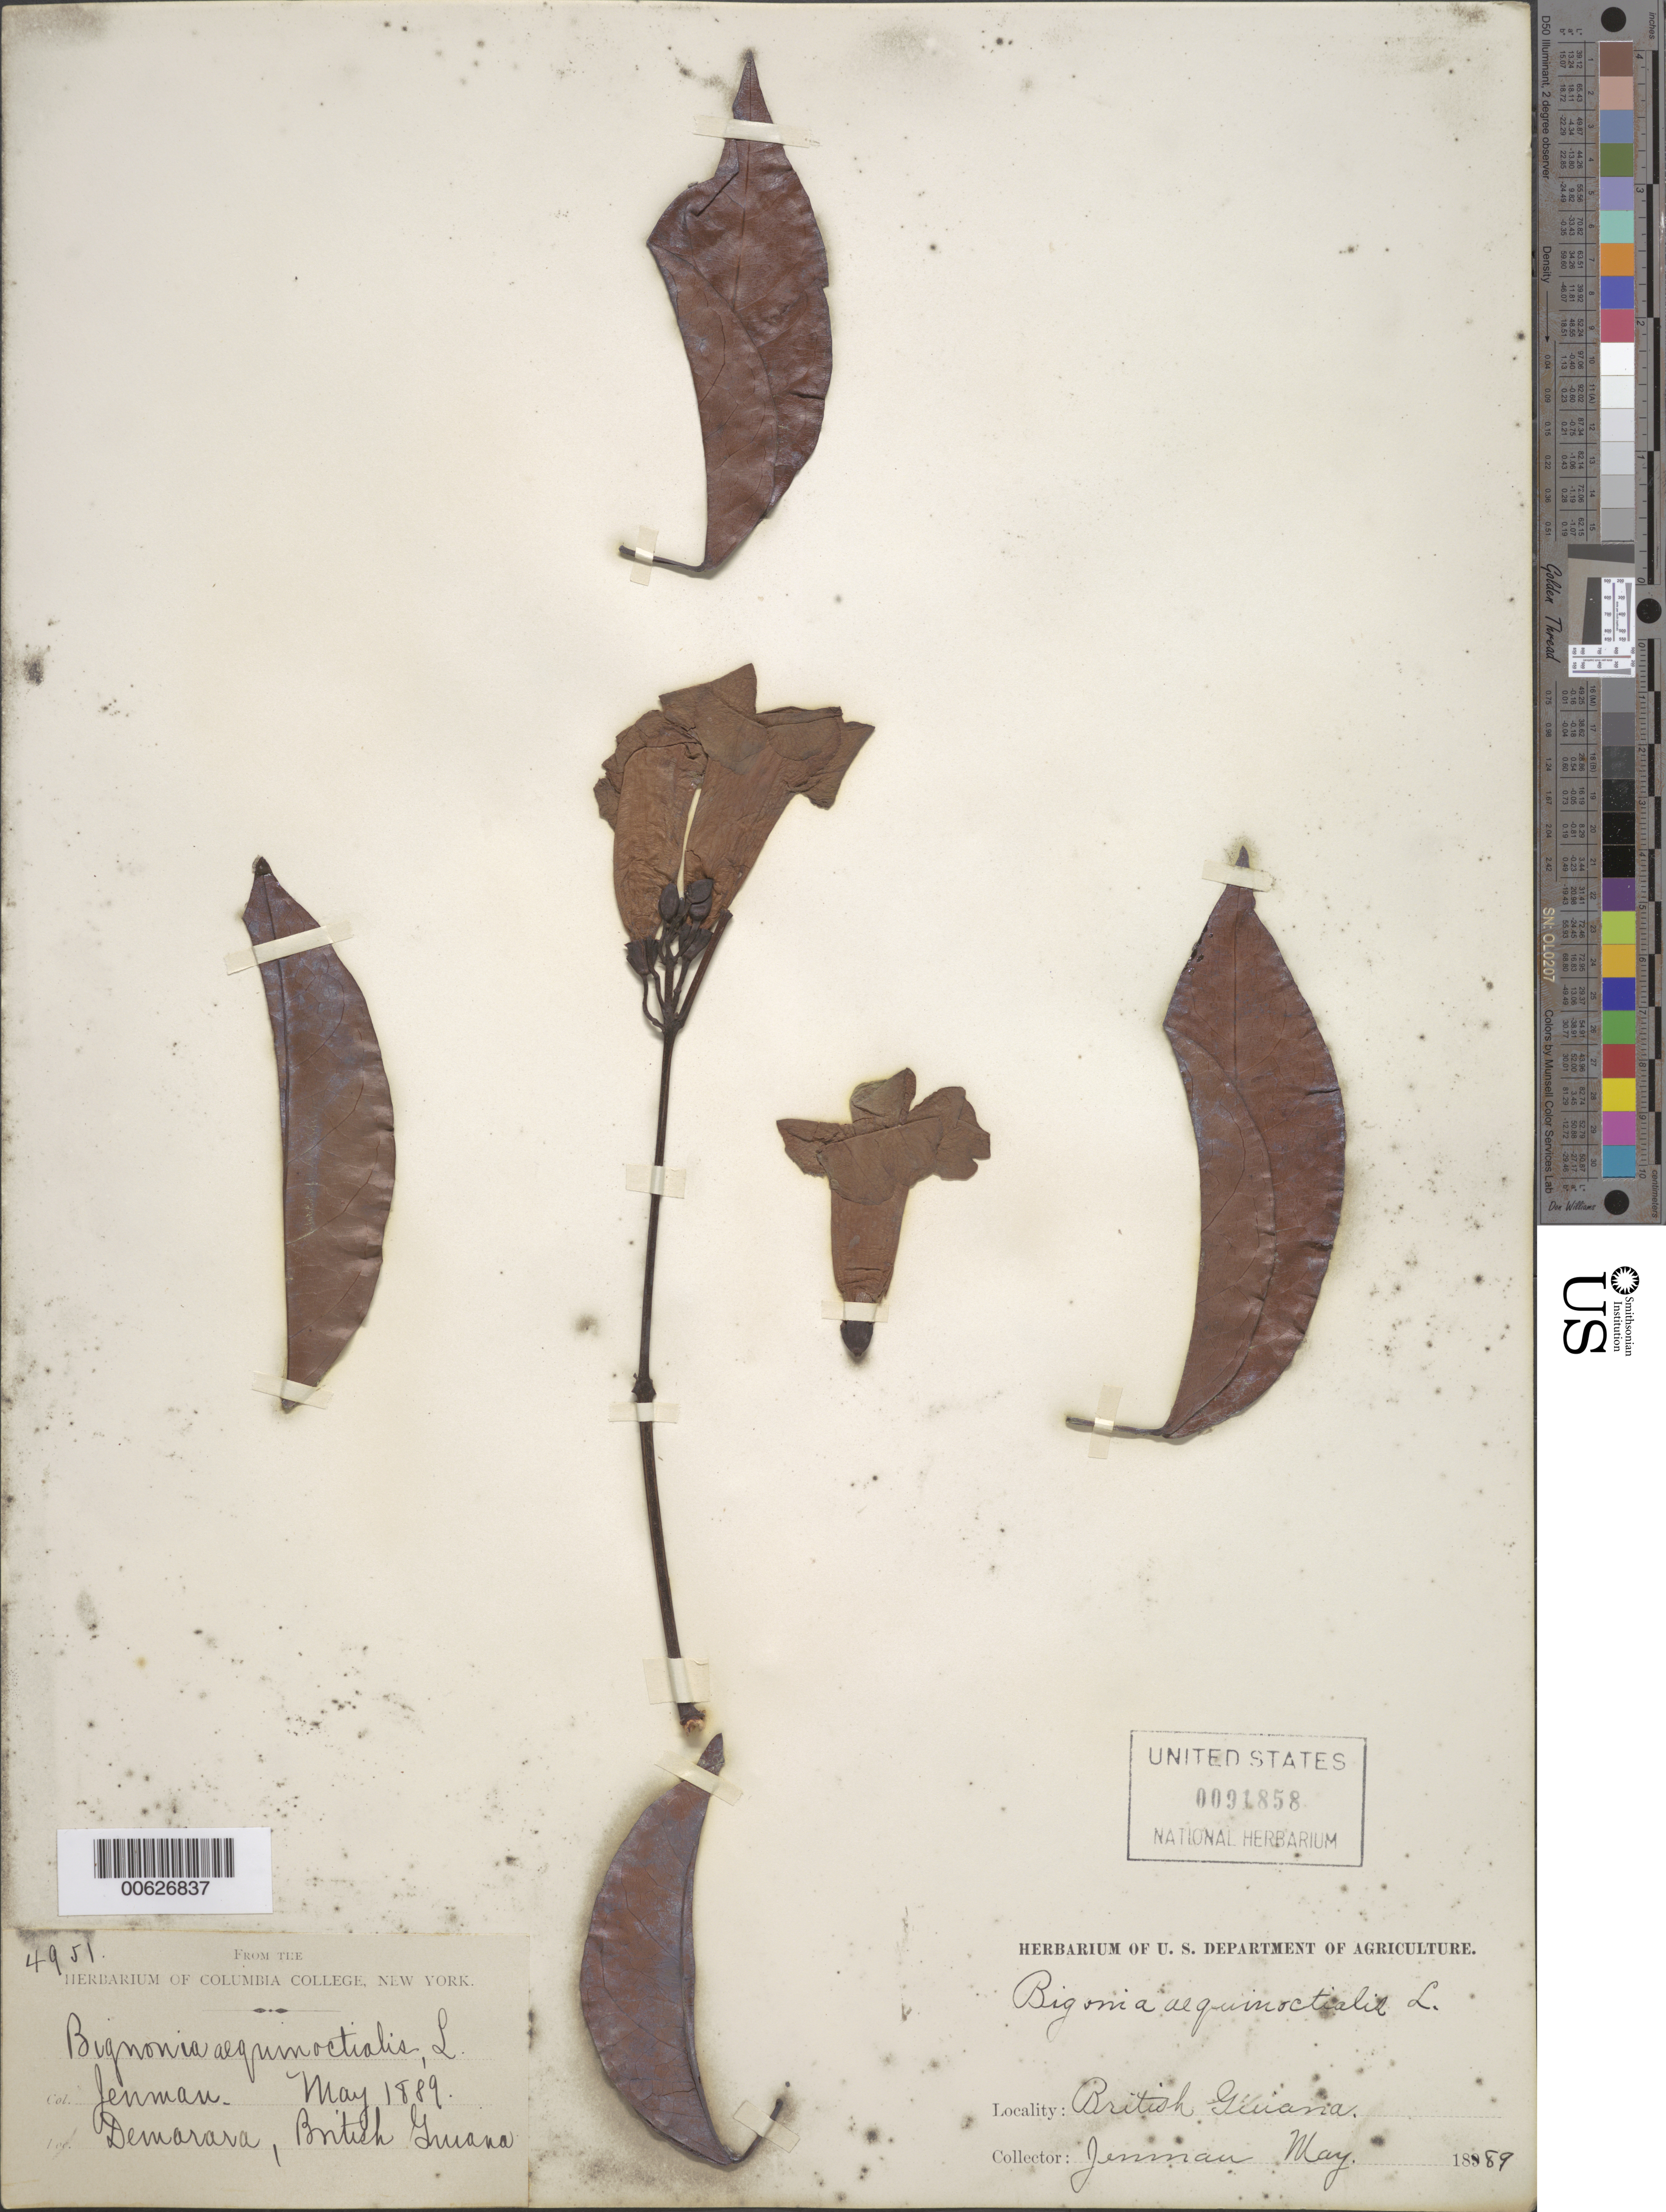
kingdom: Plantae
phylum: Tracheophyta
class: Magnoliopsida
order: Lamiales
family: Bignoniaceae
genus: Bignonia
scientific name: Bignonia aequinoctialis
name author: L.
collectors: G. S. Jenman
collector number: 4951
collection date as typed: May 1889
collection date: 1889-05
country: Guyana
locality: Demerara River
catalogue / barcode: US 91858